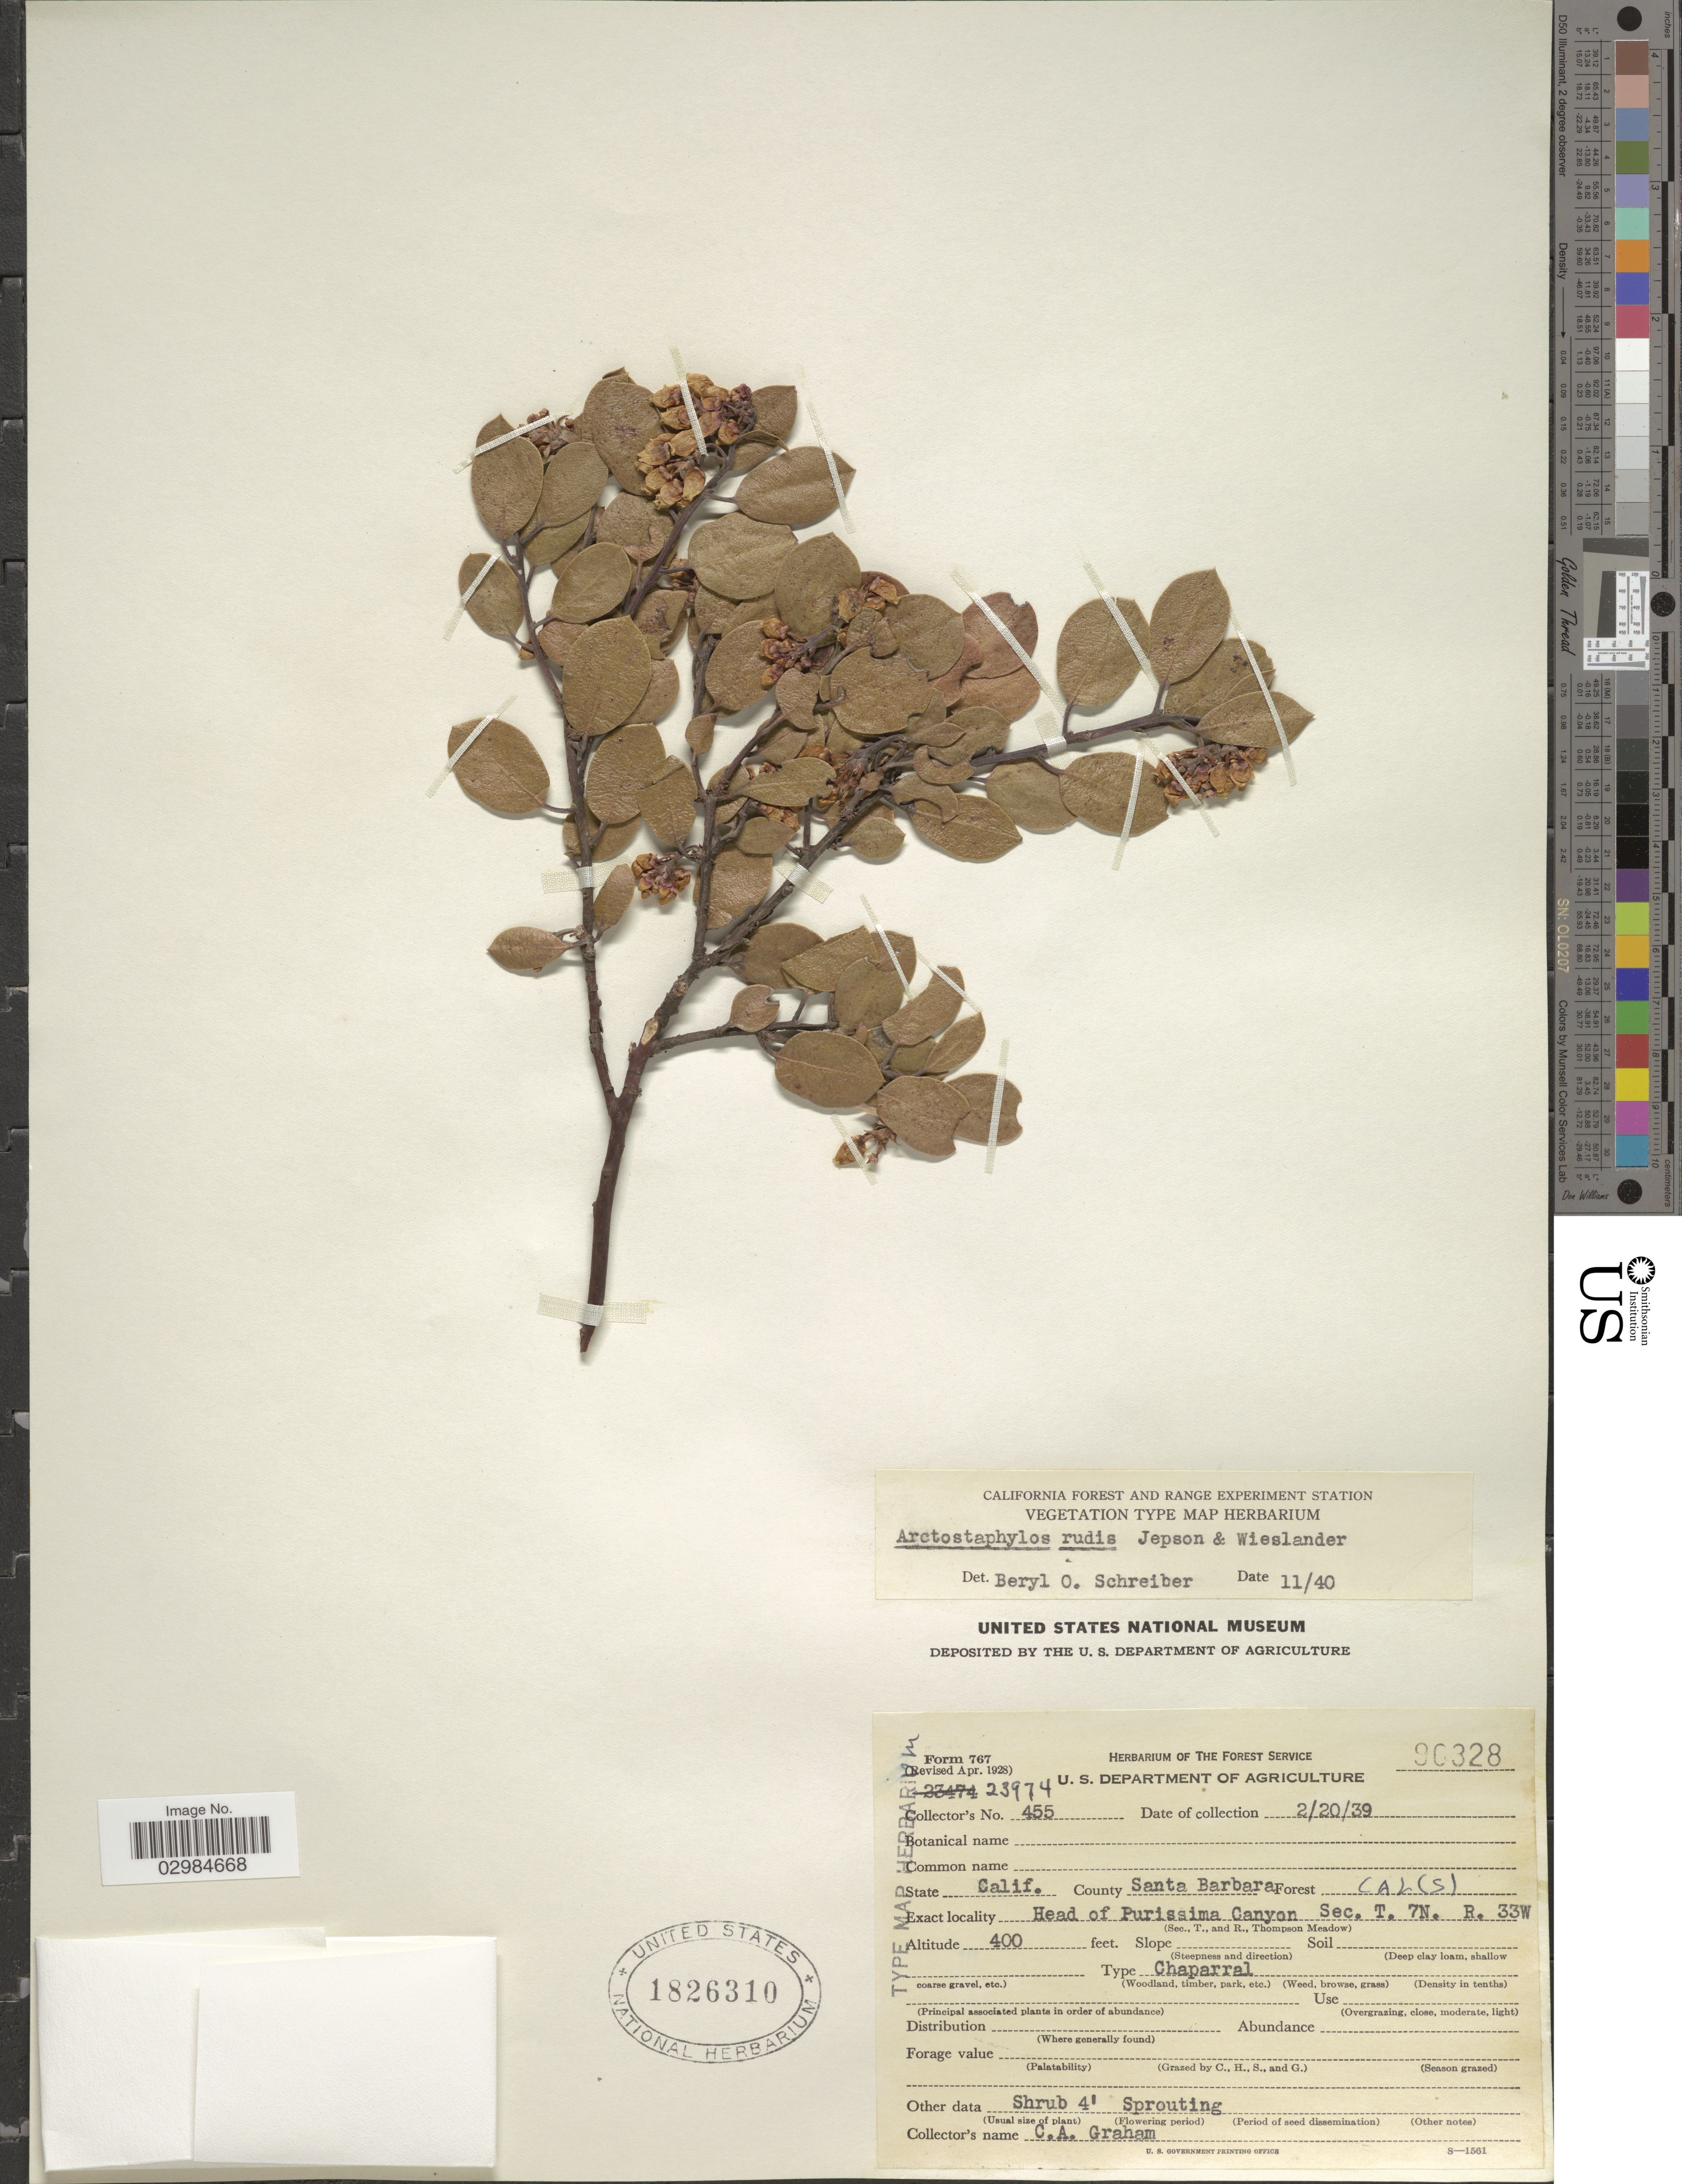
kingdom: Plantae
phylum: Tracheophyta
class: Magnoliopsida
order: Ericales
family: Ericaceae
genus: Arctostaphylos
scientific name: Arctostaphylos rudis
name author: Jeps. & Wiesl.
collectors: C. Graham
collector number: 455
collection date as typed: Transcribed d/m/y: 20/2/39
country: United States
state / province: California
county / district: Santa Barbara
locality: County Santa Barbara. Head of Purissima Canyon Sec. T7N. R33W.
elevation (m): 122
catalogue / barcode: US 1826310